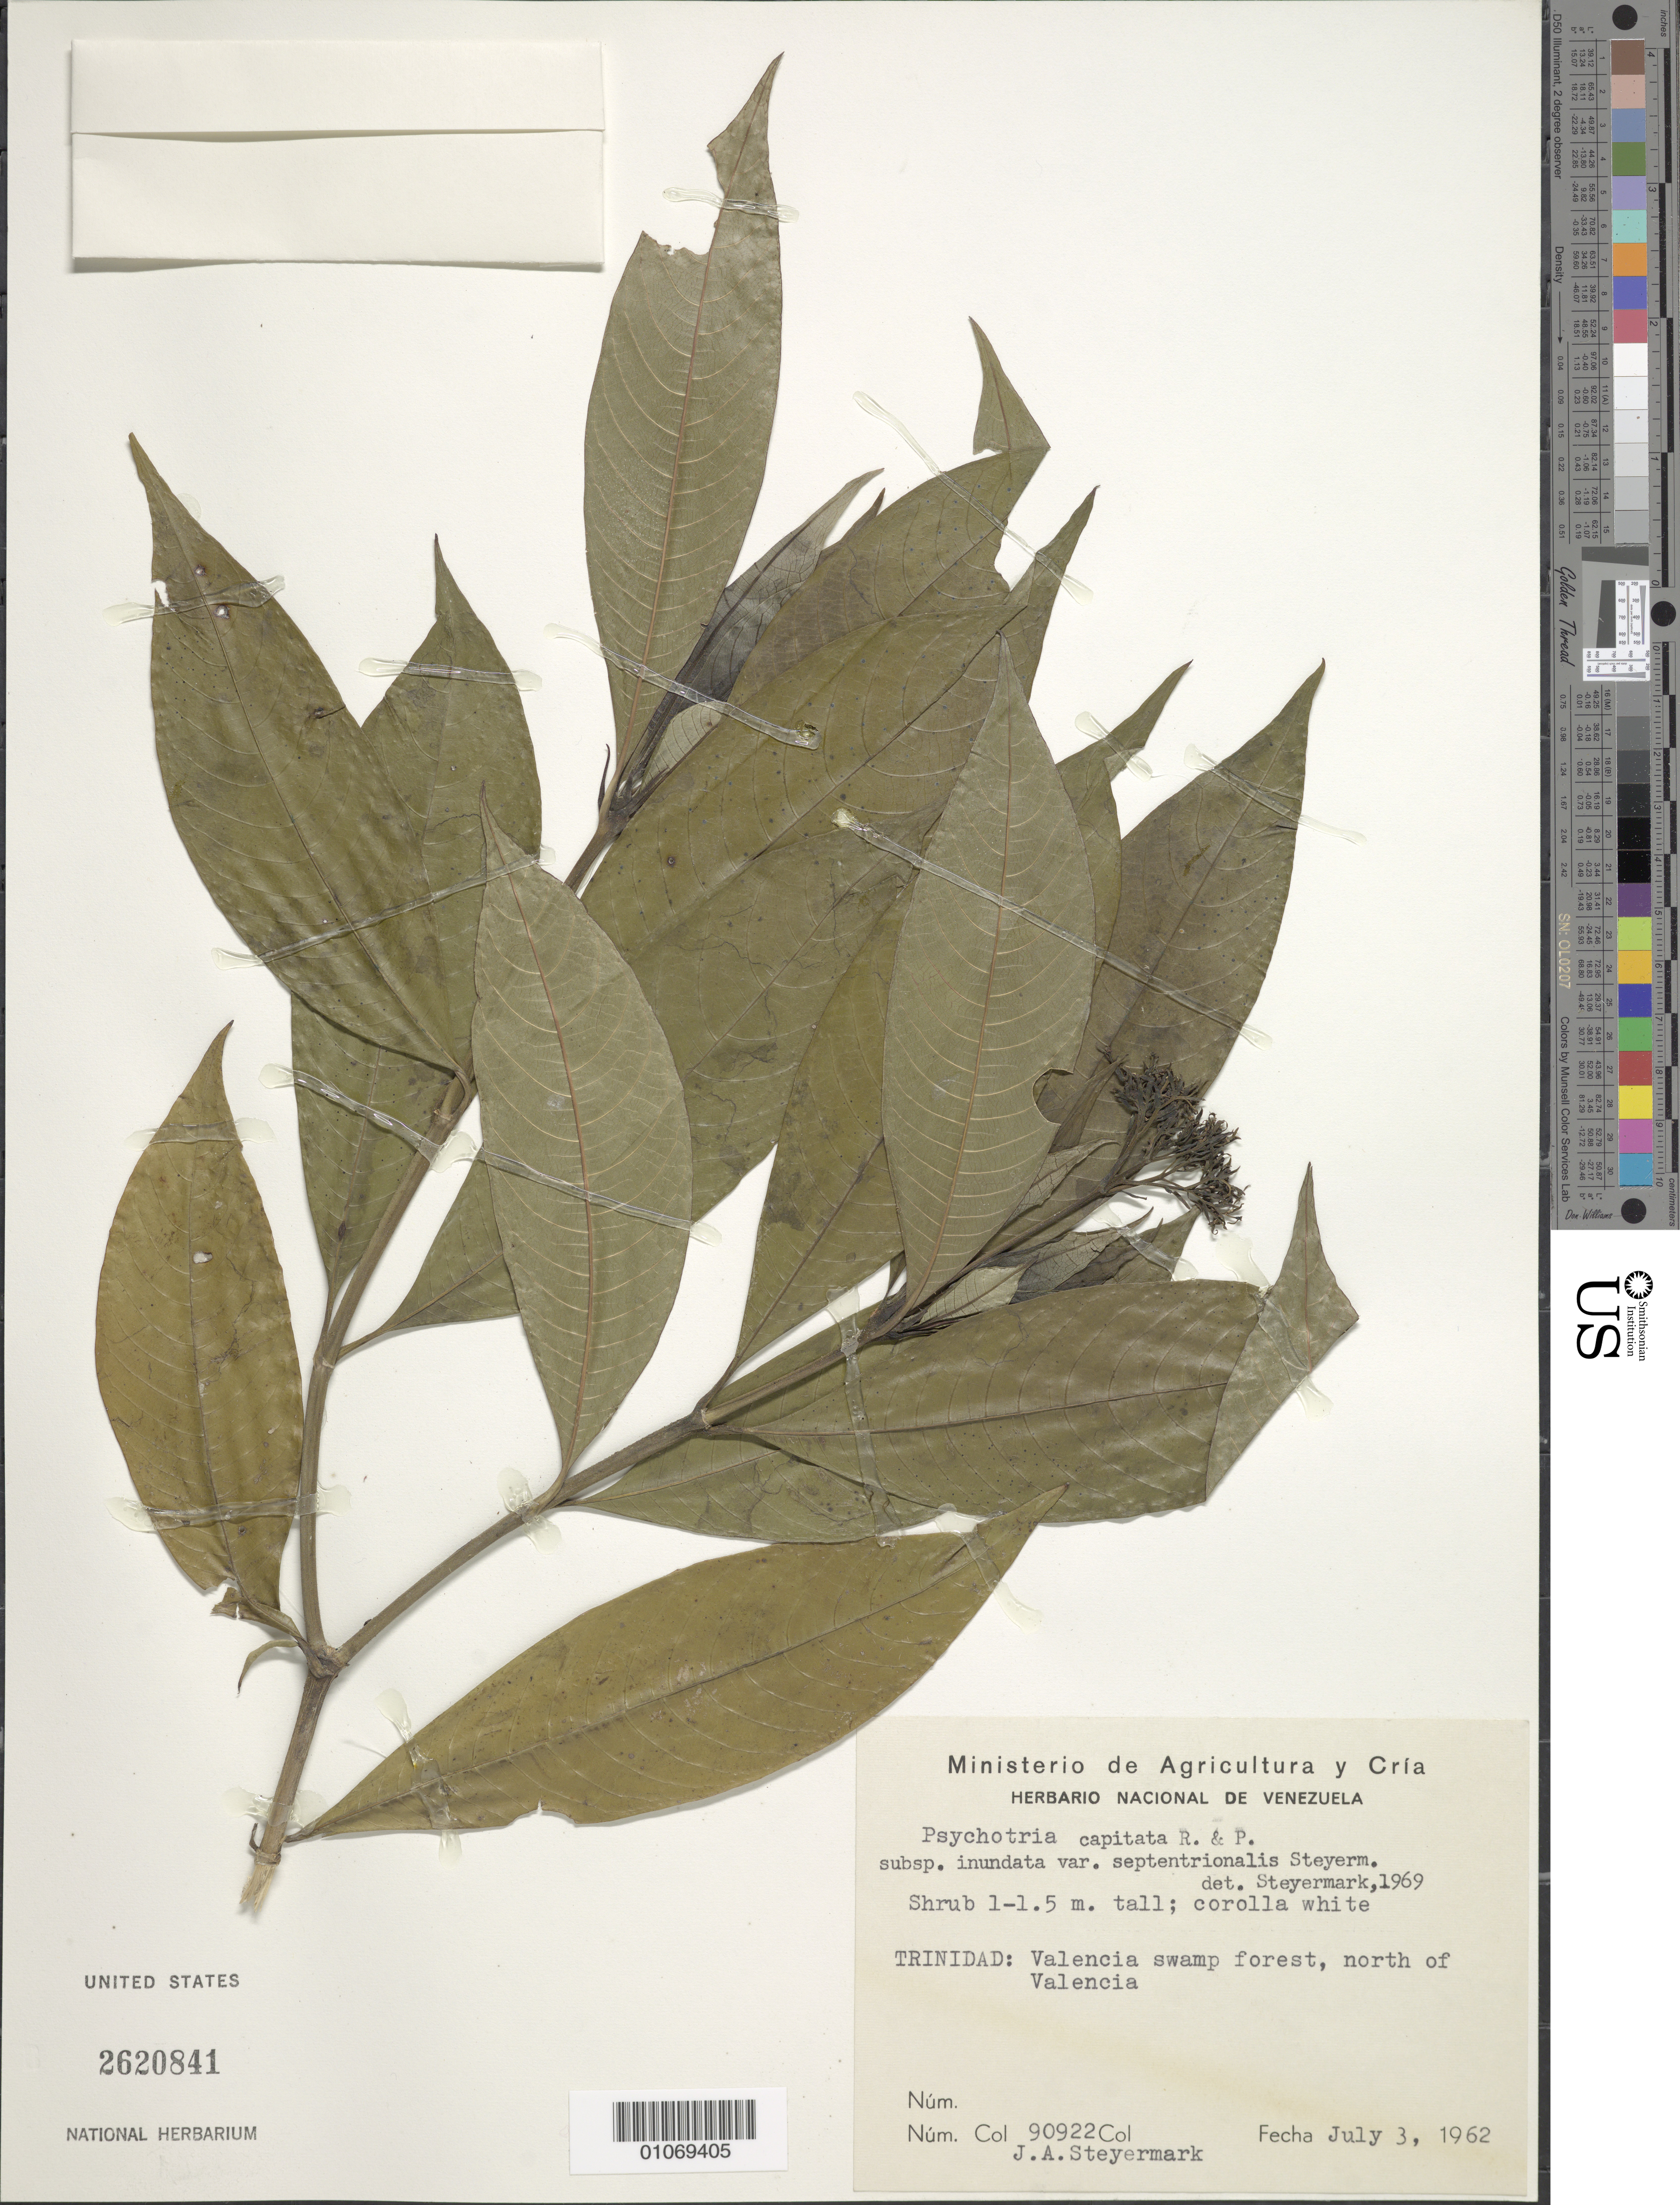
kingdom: Plantae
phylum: Tracheophyta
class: Magnoliopsida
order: Gentianales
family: Rubiaceae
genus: Psychotria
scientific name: Psychotria capitata subsp. amplifolia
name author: (Raeusch.) Steyerm.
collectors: J. Steyermark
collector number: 90922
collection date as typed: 03 Jul 1962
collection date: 1962-07-03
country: Trinidad and Tobago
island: Trinidad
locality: Valencia swamp forest, north of Valencia.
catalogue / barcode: US 2620841